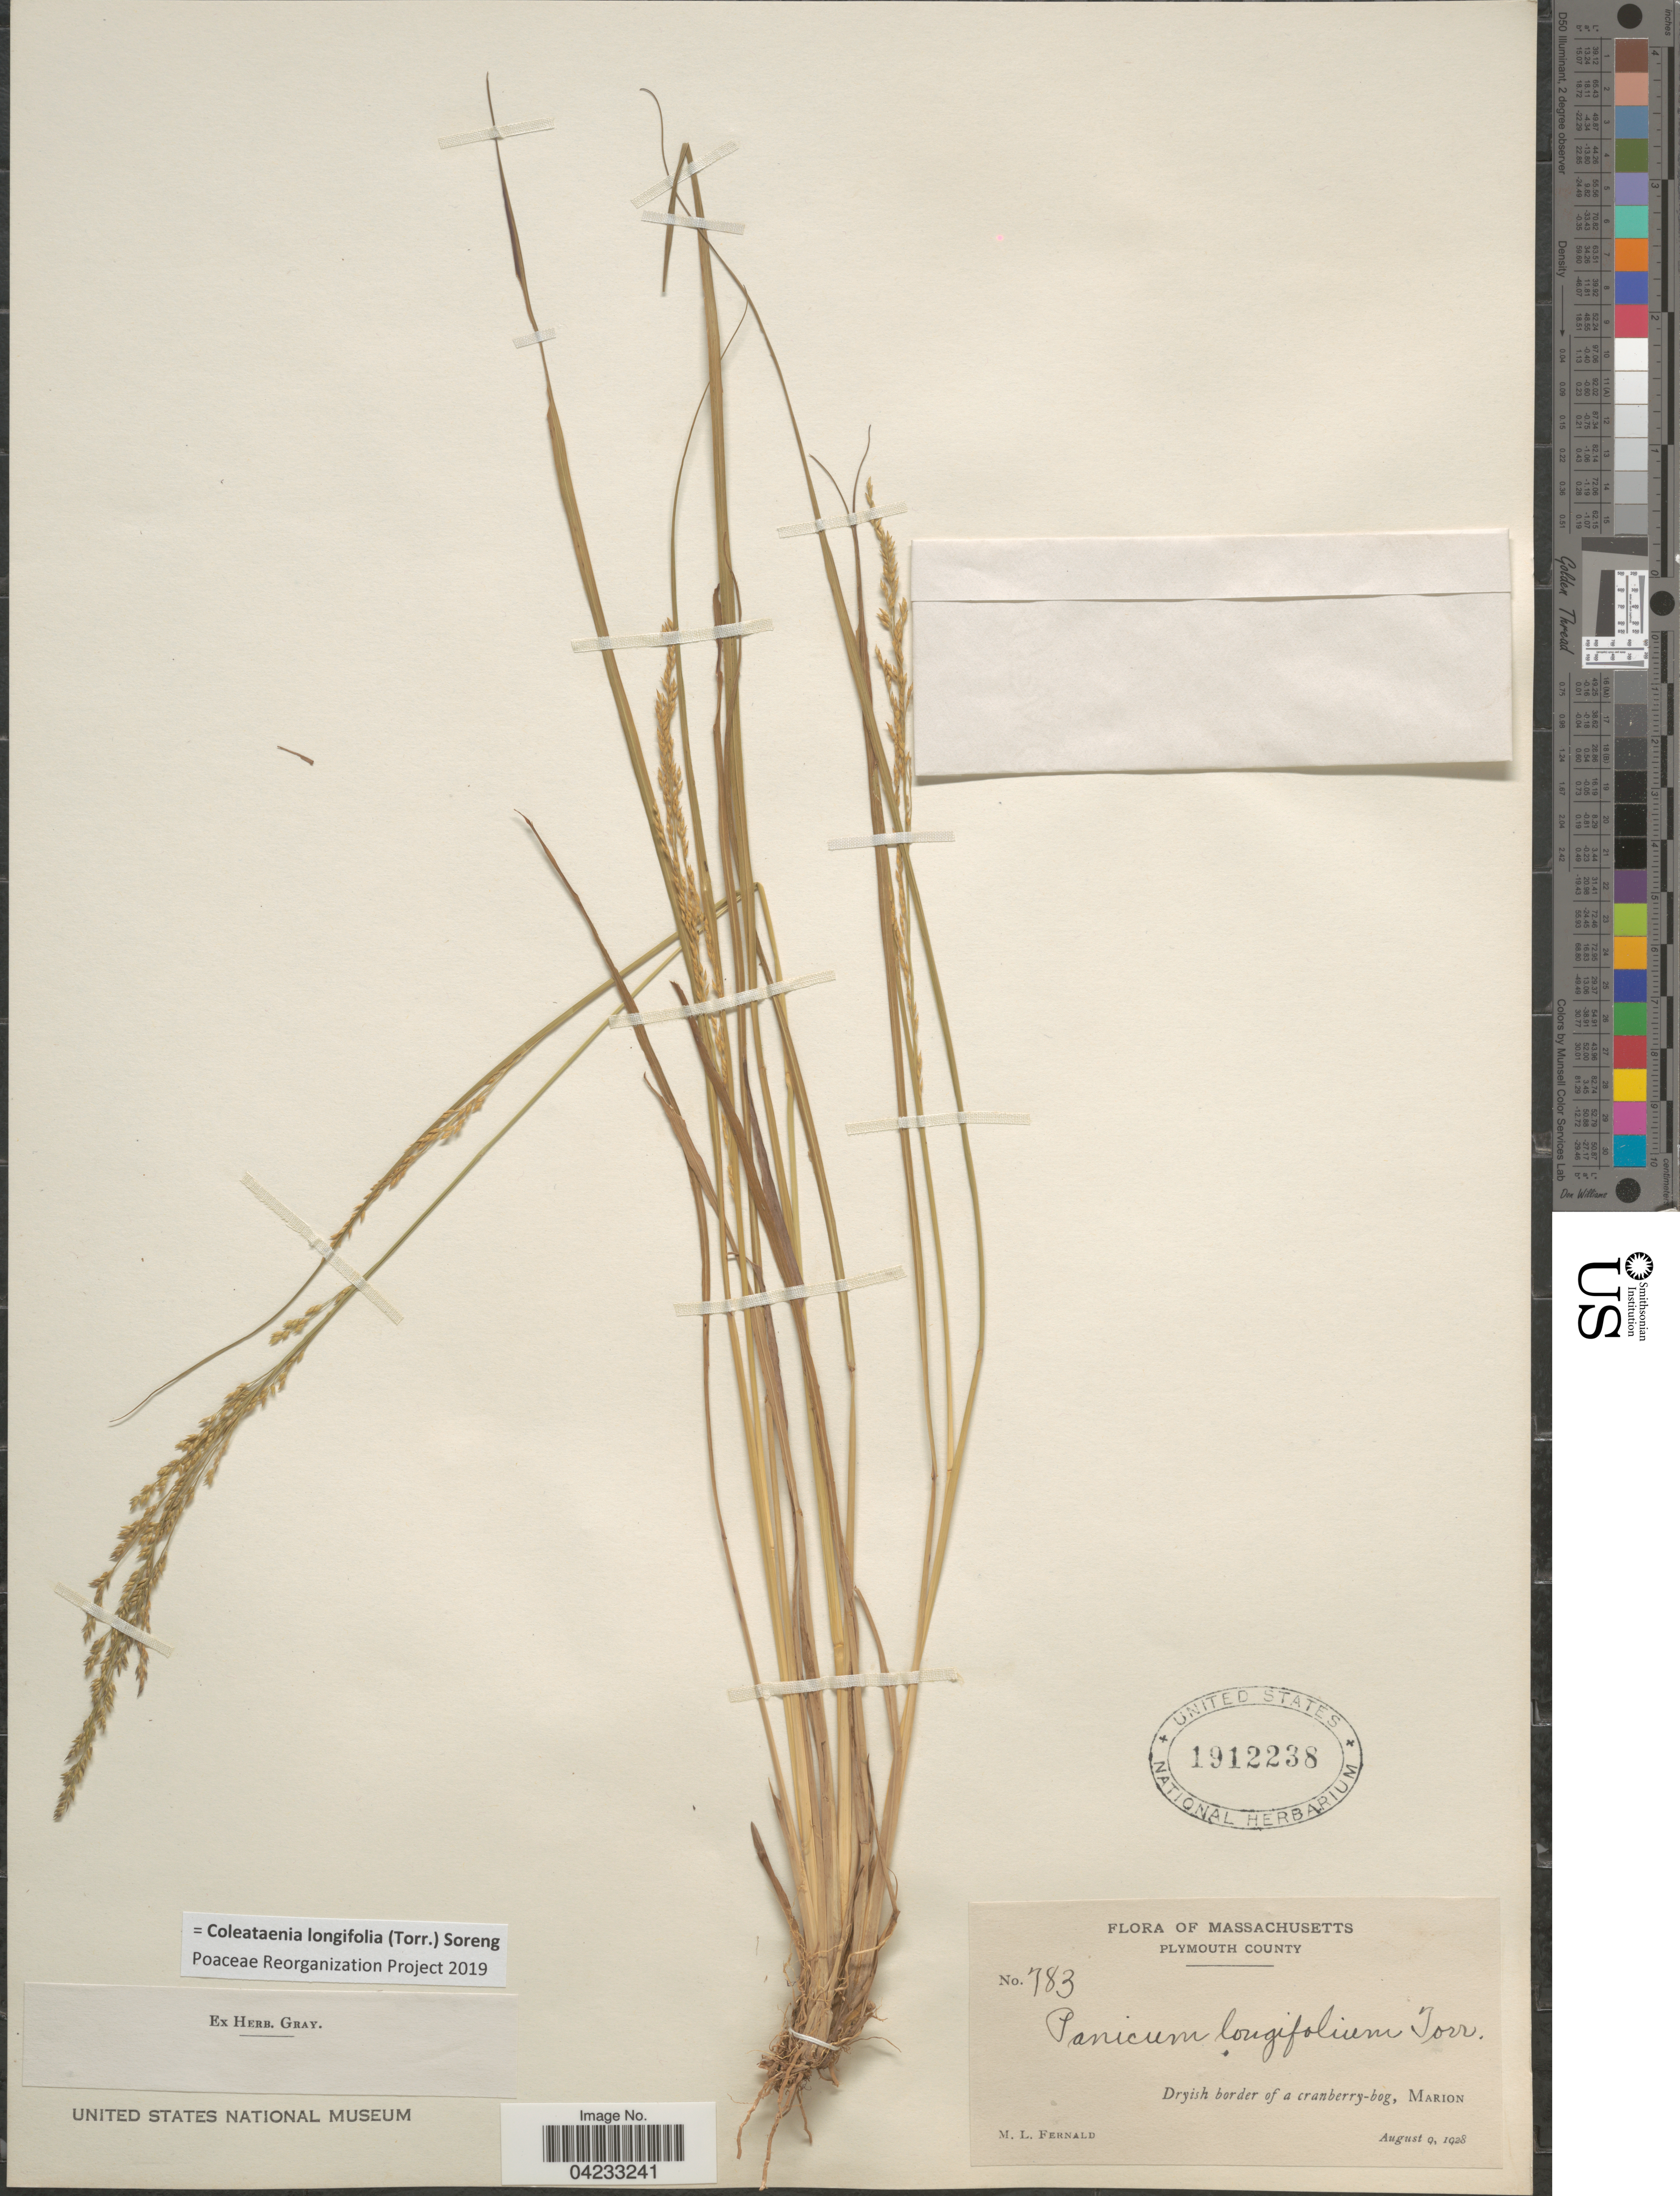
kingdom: Plantae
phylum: Tracheophyta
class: Liliopsida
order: Poales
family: Poaceae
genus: Coleataenia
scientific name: Coleataenia longifolia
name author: (Torr.) Soreng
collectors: M. L. Fernald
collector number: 783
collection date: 1928-08-09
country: United States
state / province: Massachusetts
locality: Plymouth County. Dryish border of a cranberry-bog, Marion.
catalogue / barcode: US 1912238